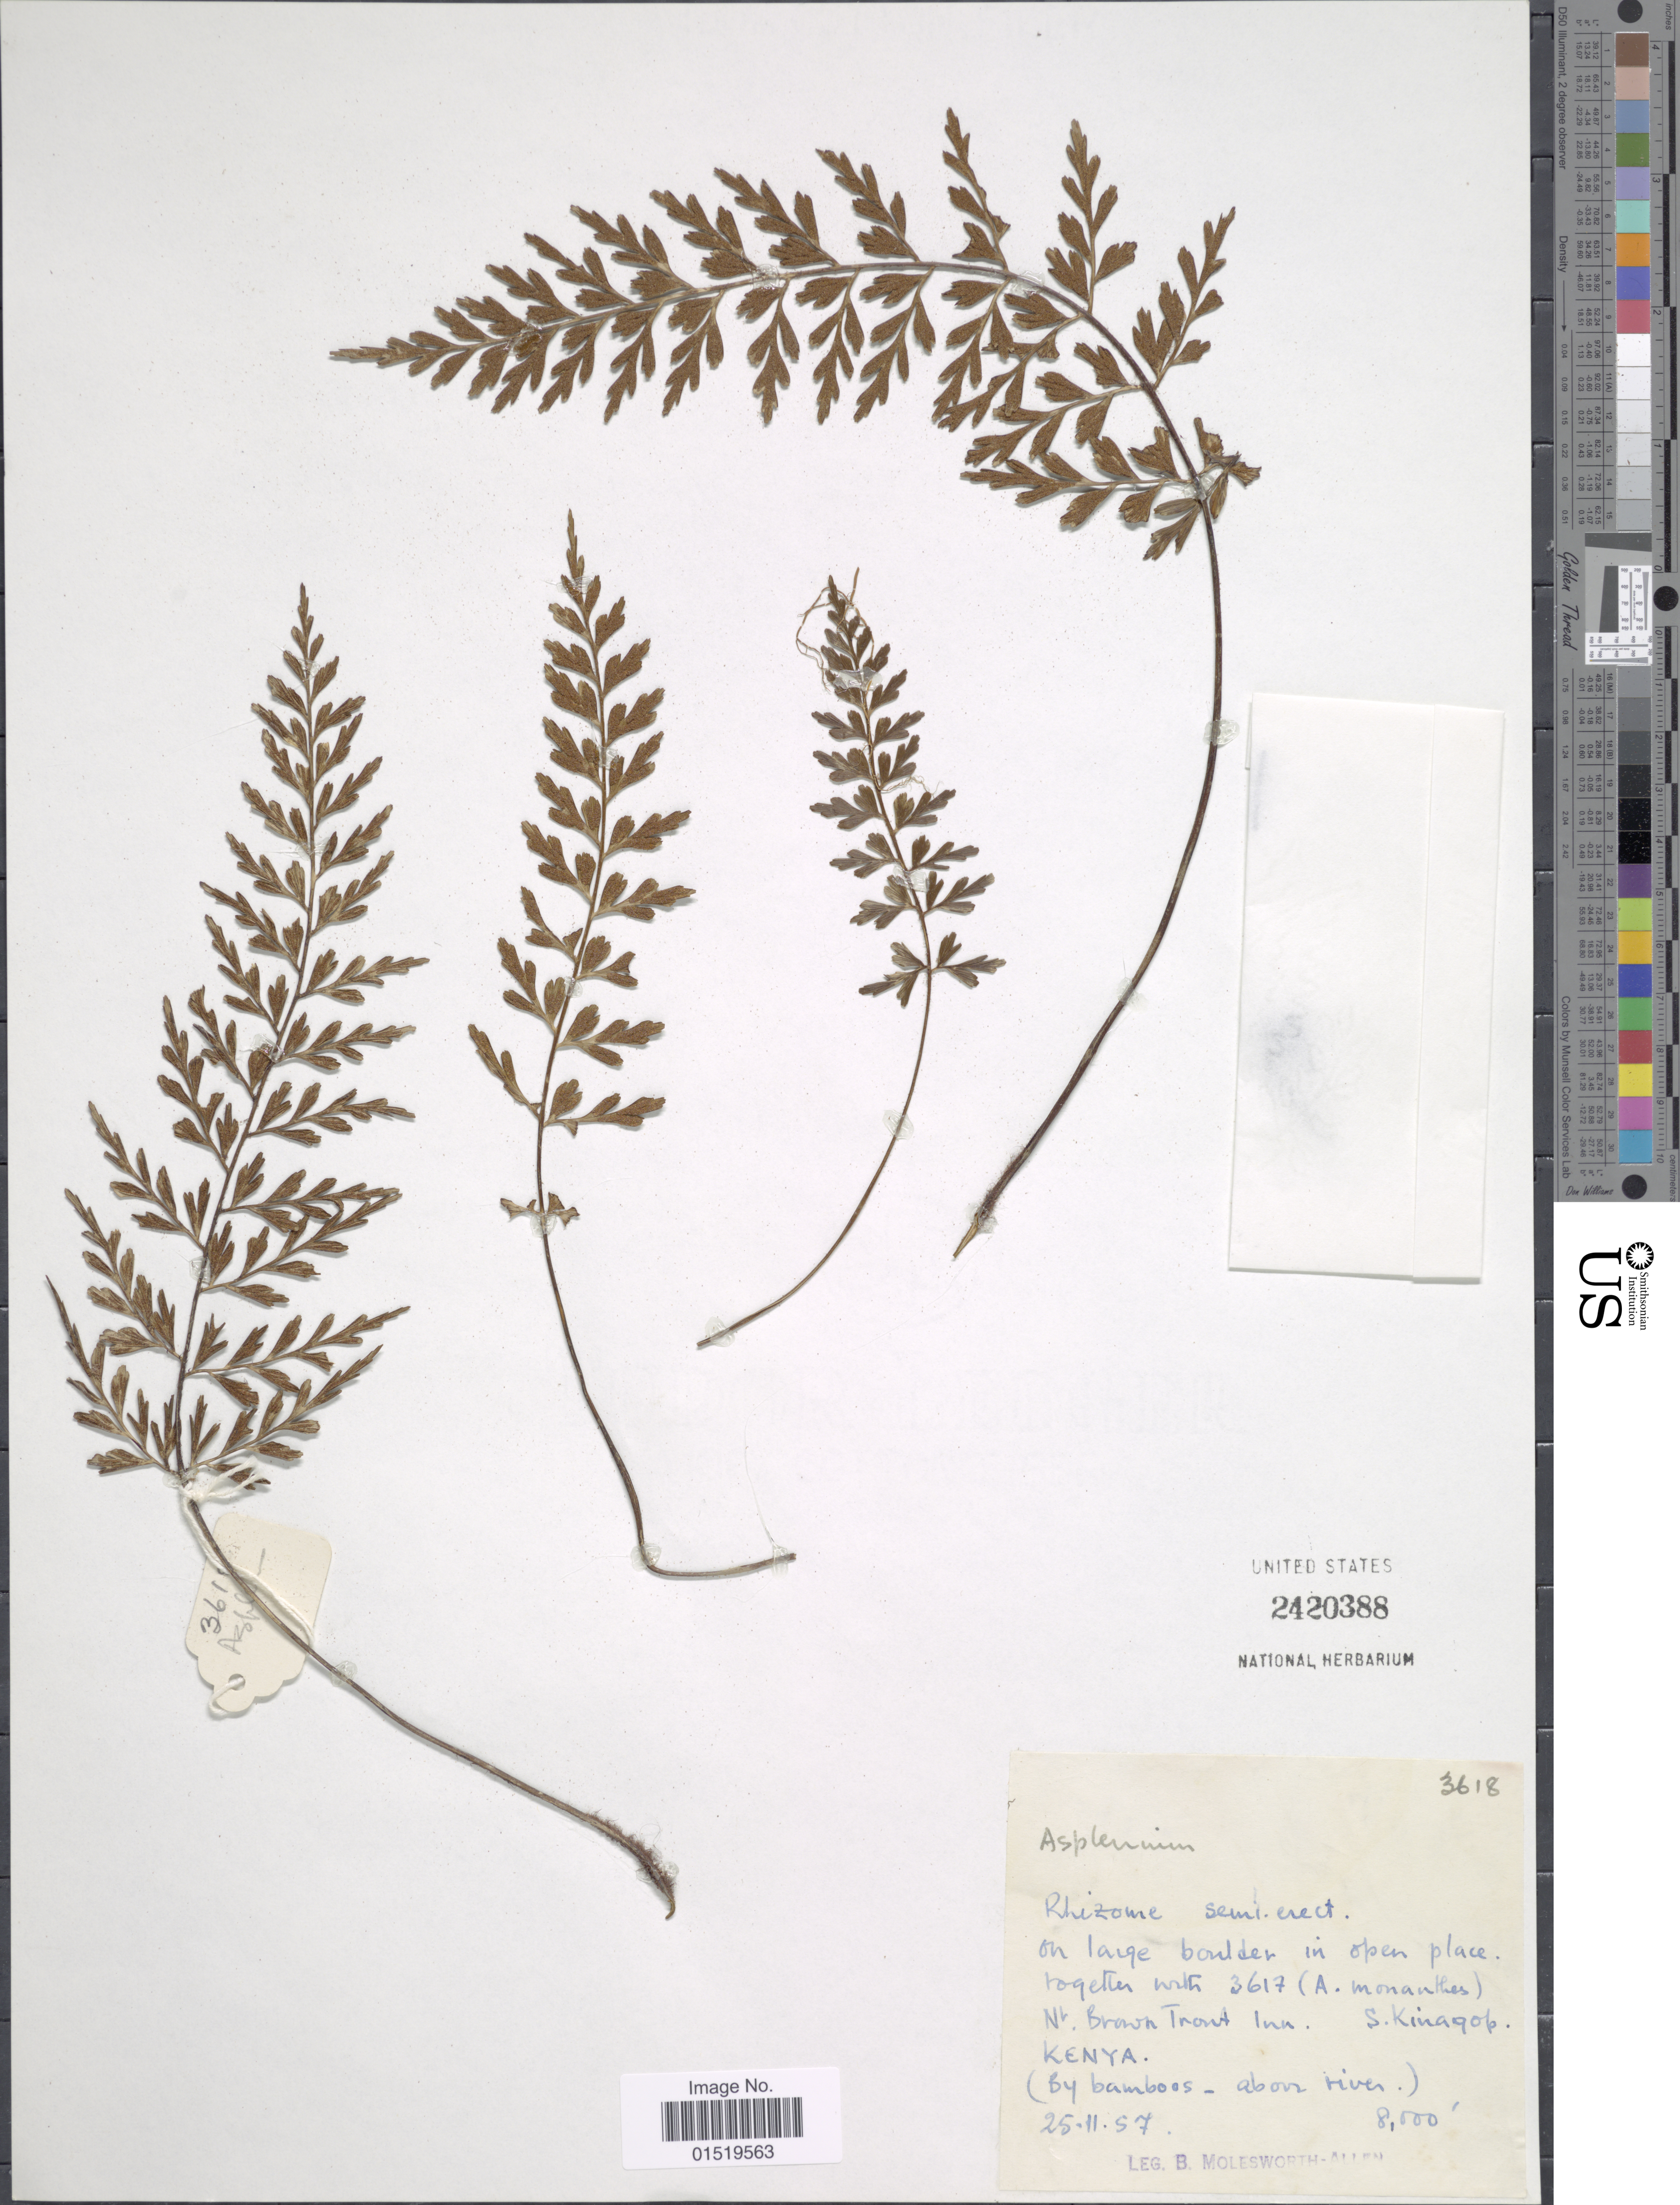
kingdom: Plantae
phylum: Tracheophyta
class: Polypodiopsida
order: Polypodiales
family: Aspleniaceae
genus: Asplenium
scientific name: Asplenium sp.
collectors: B. E. G. Molesworth-Allen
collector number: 3618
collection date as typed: Transcribed d/m/y: 25/11/57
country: Kenya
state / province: Nyandarua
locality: Nr. Brown Trout Inn [Near Brown Trout Inn], S. Kinangop.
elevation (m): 2438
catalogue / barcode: US 2420388